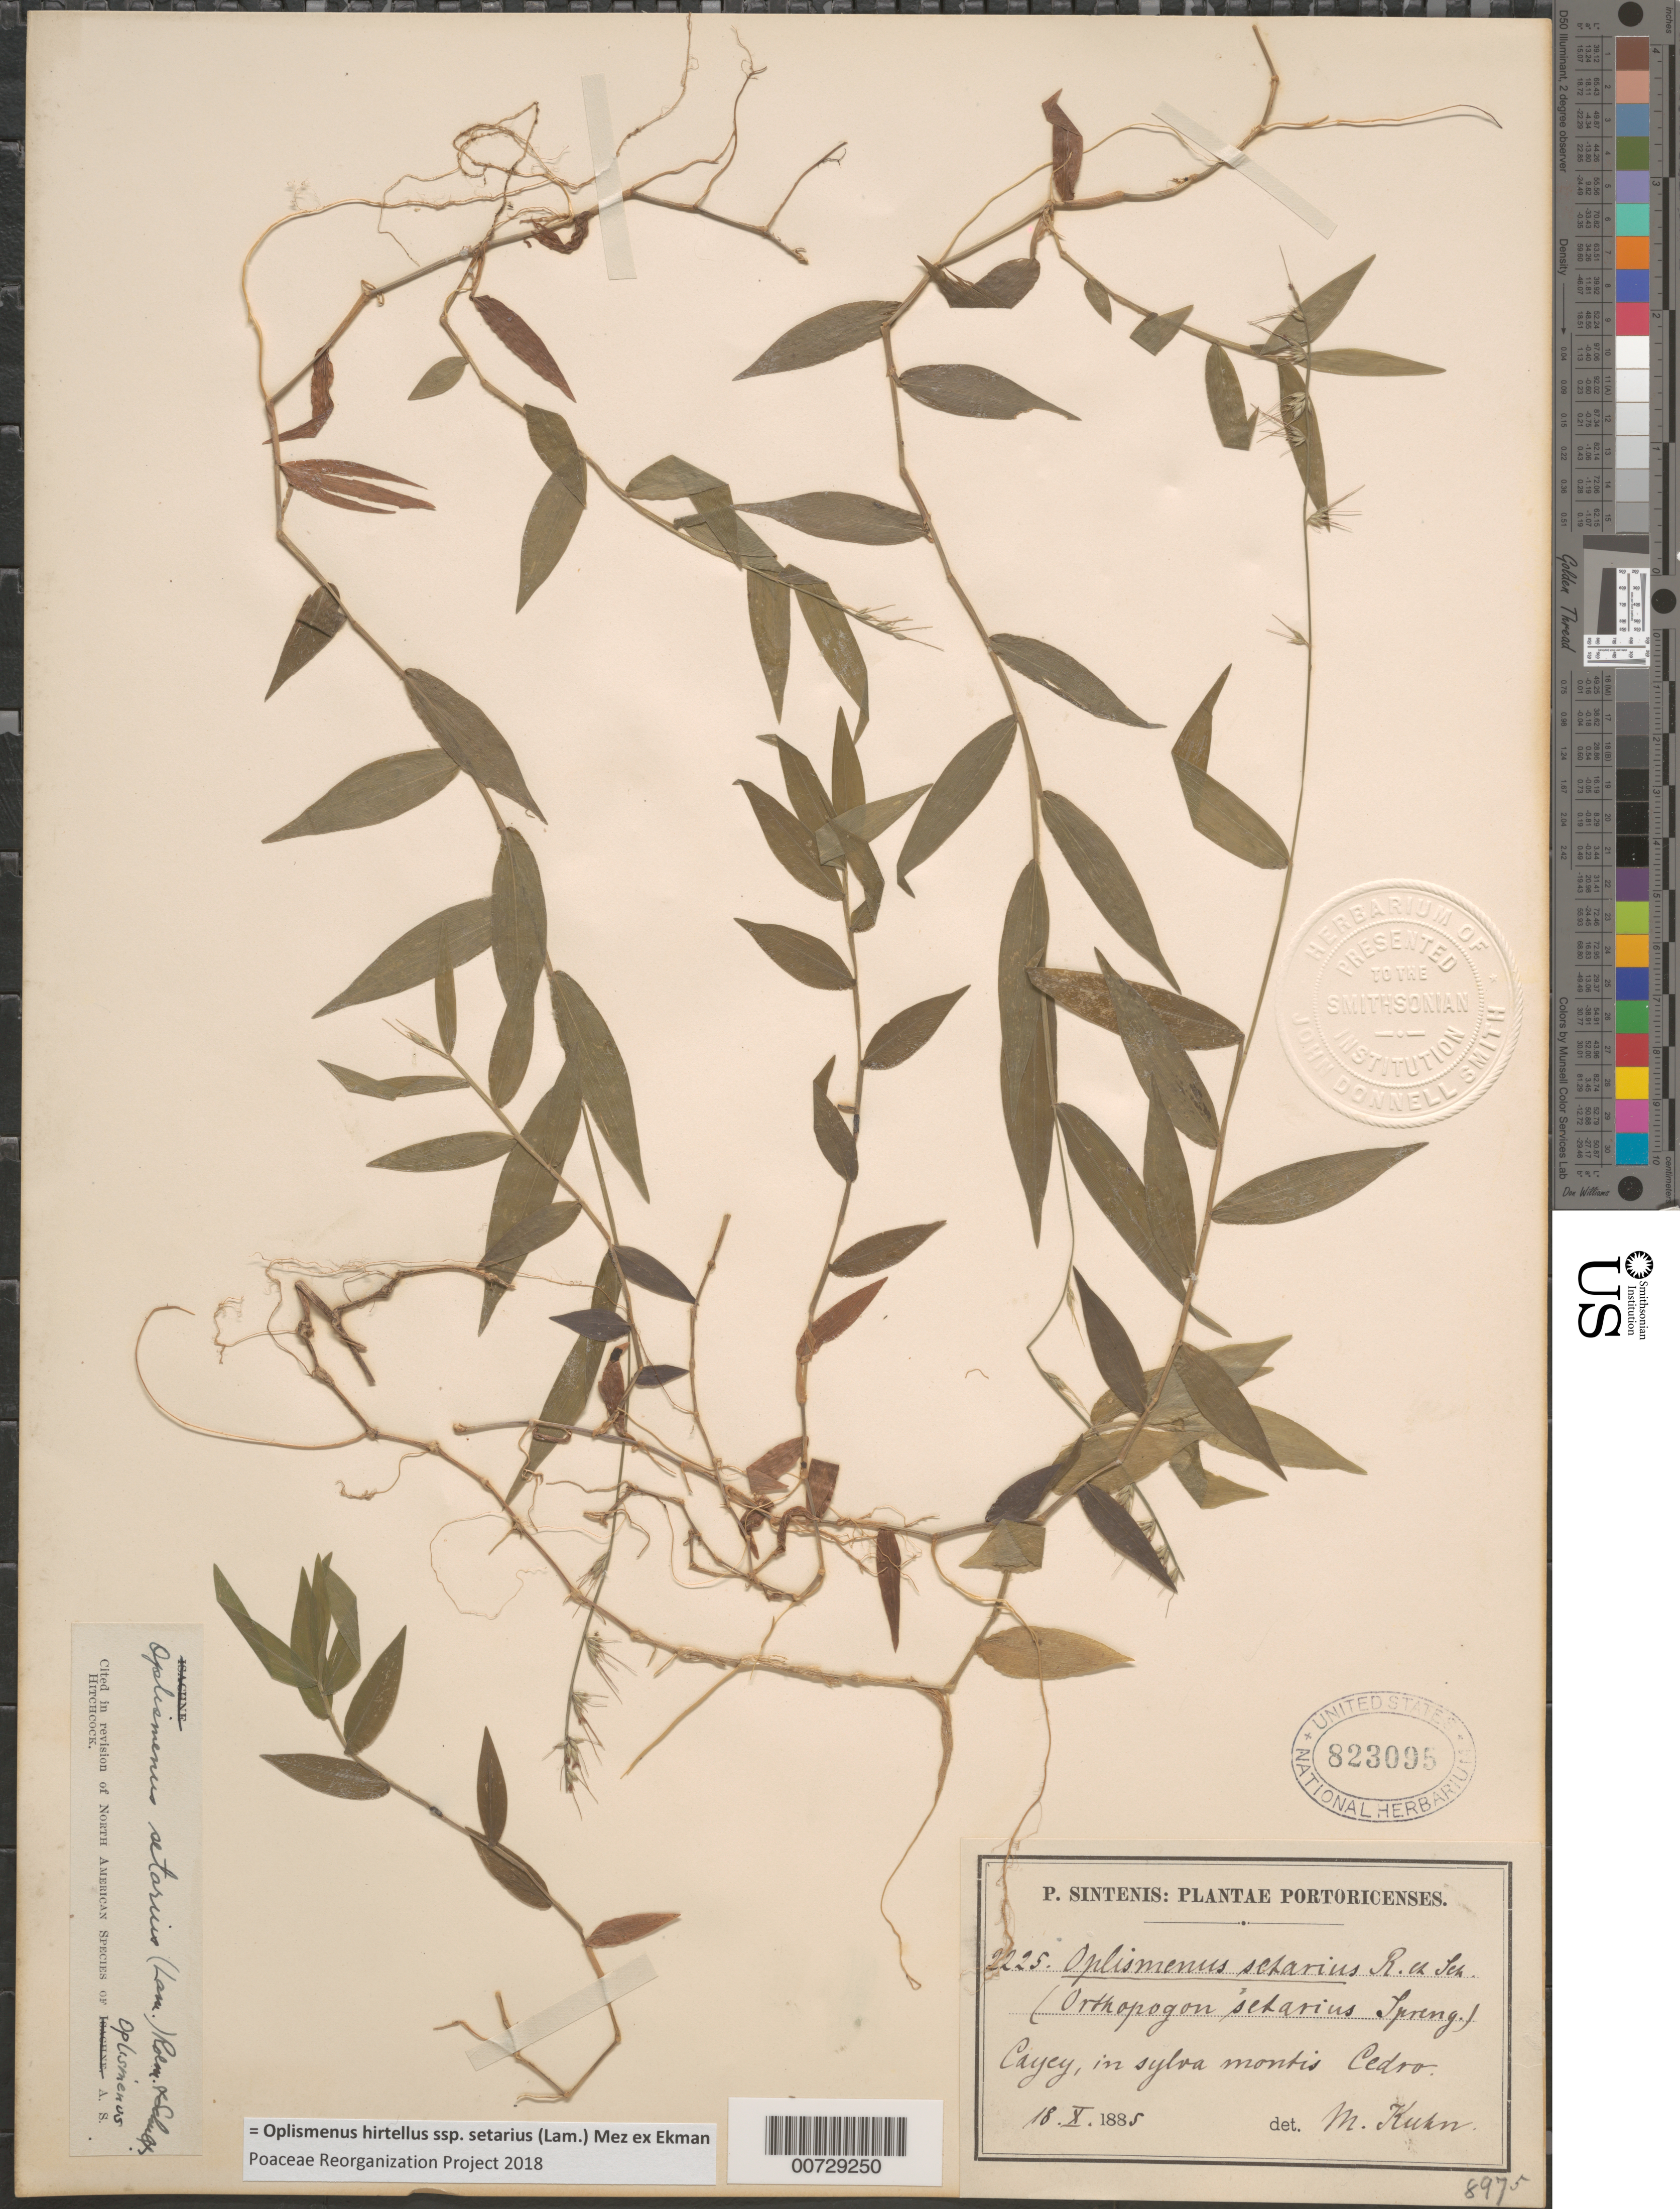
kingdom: Plantae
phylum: Tracheophyta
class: Liliopsida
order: Poales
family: Poaceae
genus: Oplismenus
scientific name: Oplismenus hirtellus subsp. setarius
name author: (Lam.) Mez ex Ekman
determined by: Poaceae Reorganization Project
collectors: P. Sintenis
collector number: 2225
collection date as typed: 18 Oct 1885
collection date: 1885-10-18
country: Puerto Rico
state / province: Cayey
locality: Montis Cedro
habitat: In sylva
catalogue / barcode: US 823095